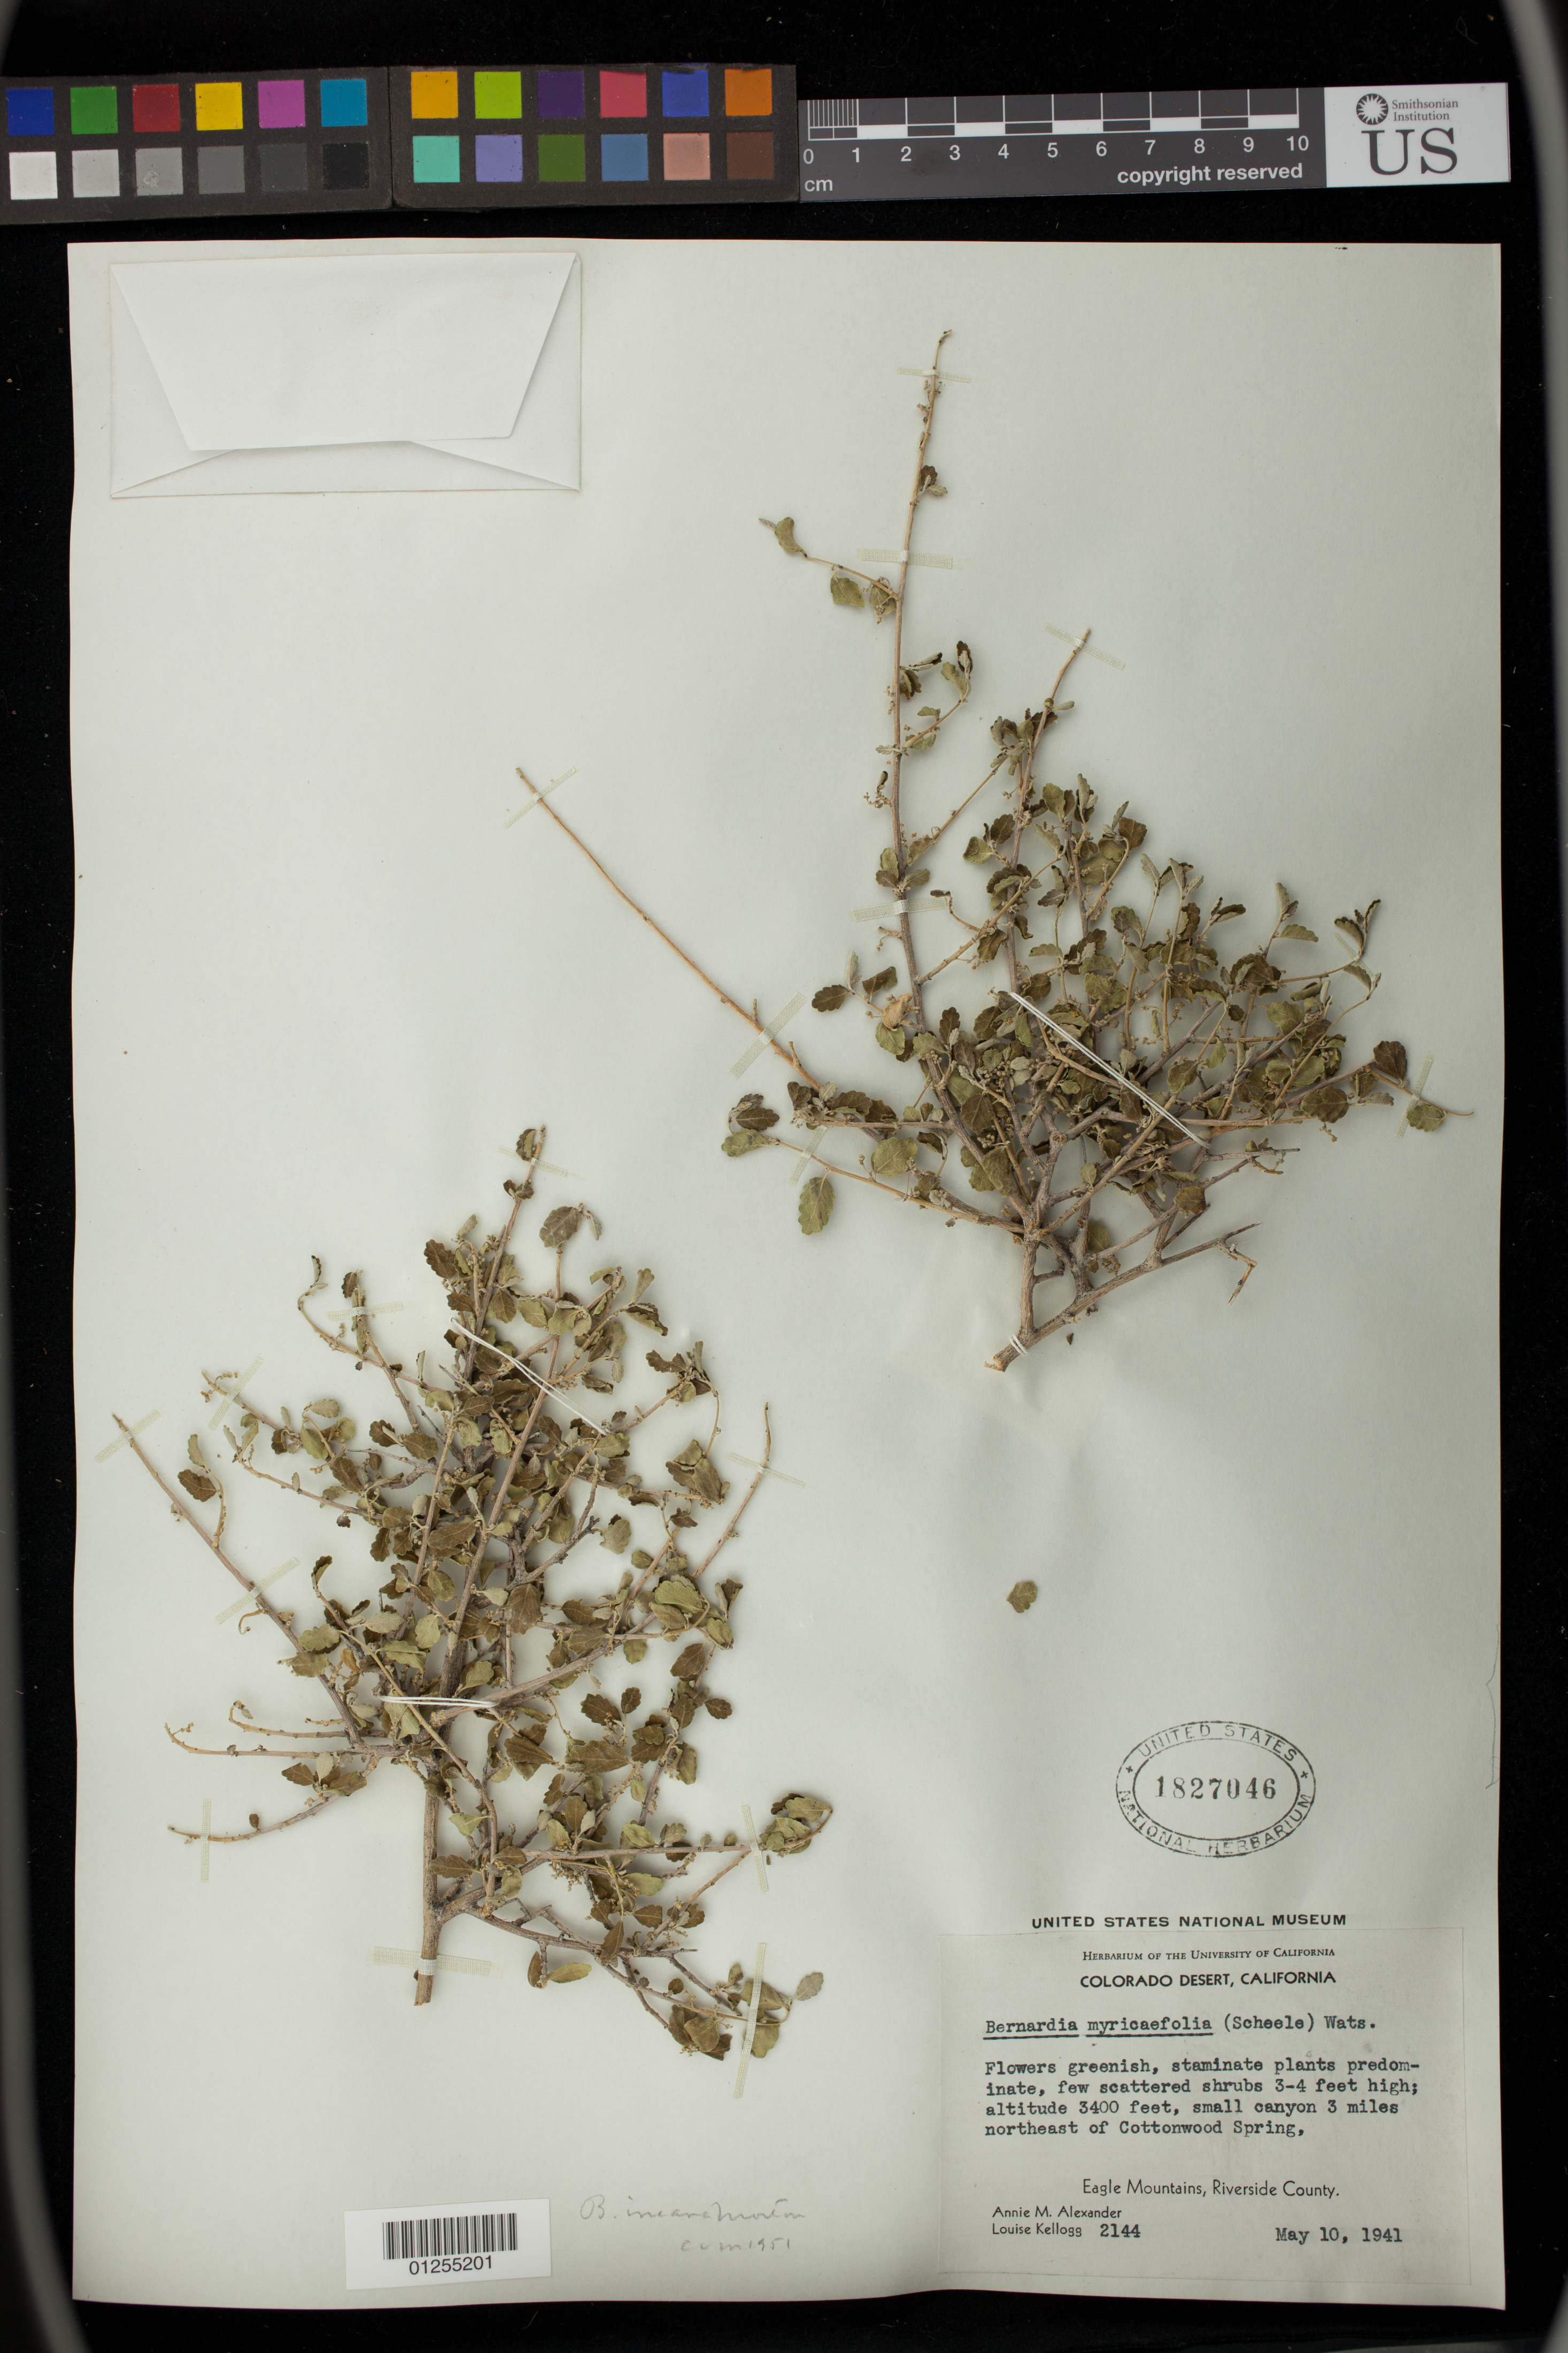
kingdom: Plantae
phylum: Tracheophyta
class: Magnoliopsida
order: Malpighiales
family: Euphorbiaceae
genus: Bernardia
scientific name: Bernardia incana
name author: C.V. Morton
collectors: A. M. Alexander & L. Kellogg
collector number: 2144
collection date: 1941-05-10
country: United States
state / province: California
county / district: Riverside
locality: Colorado Desert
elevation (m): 1036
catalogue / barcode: US 1827046